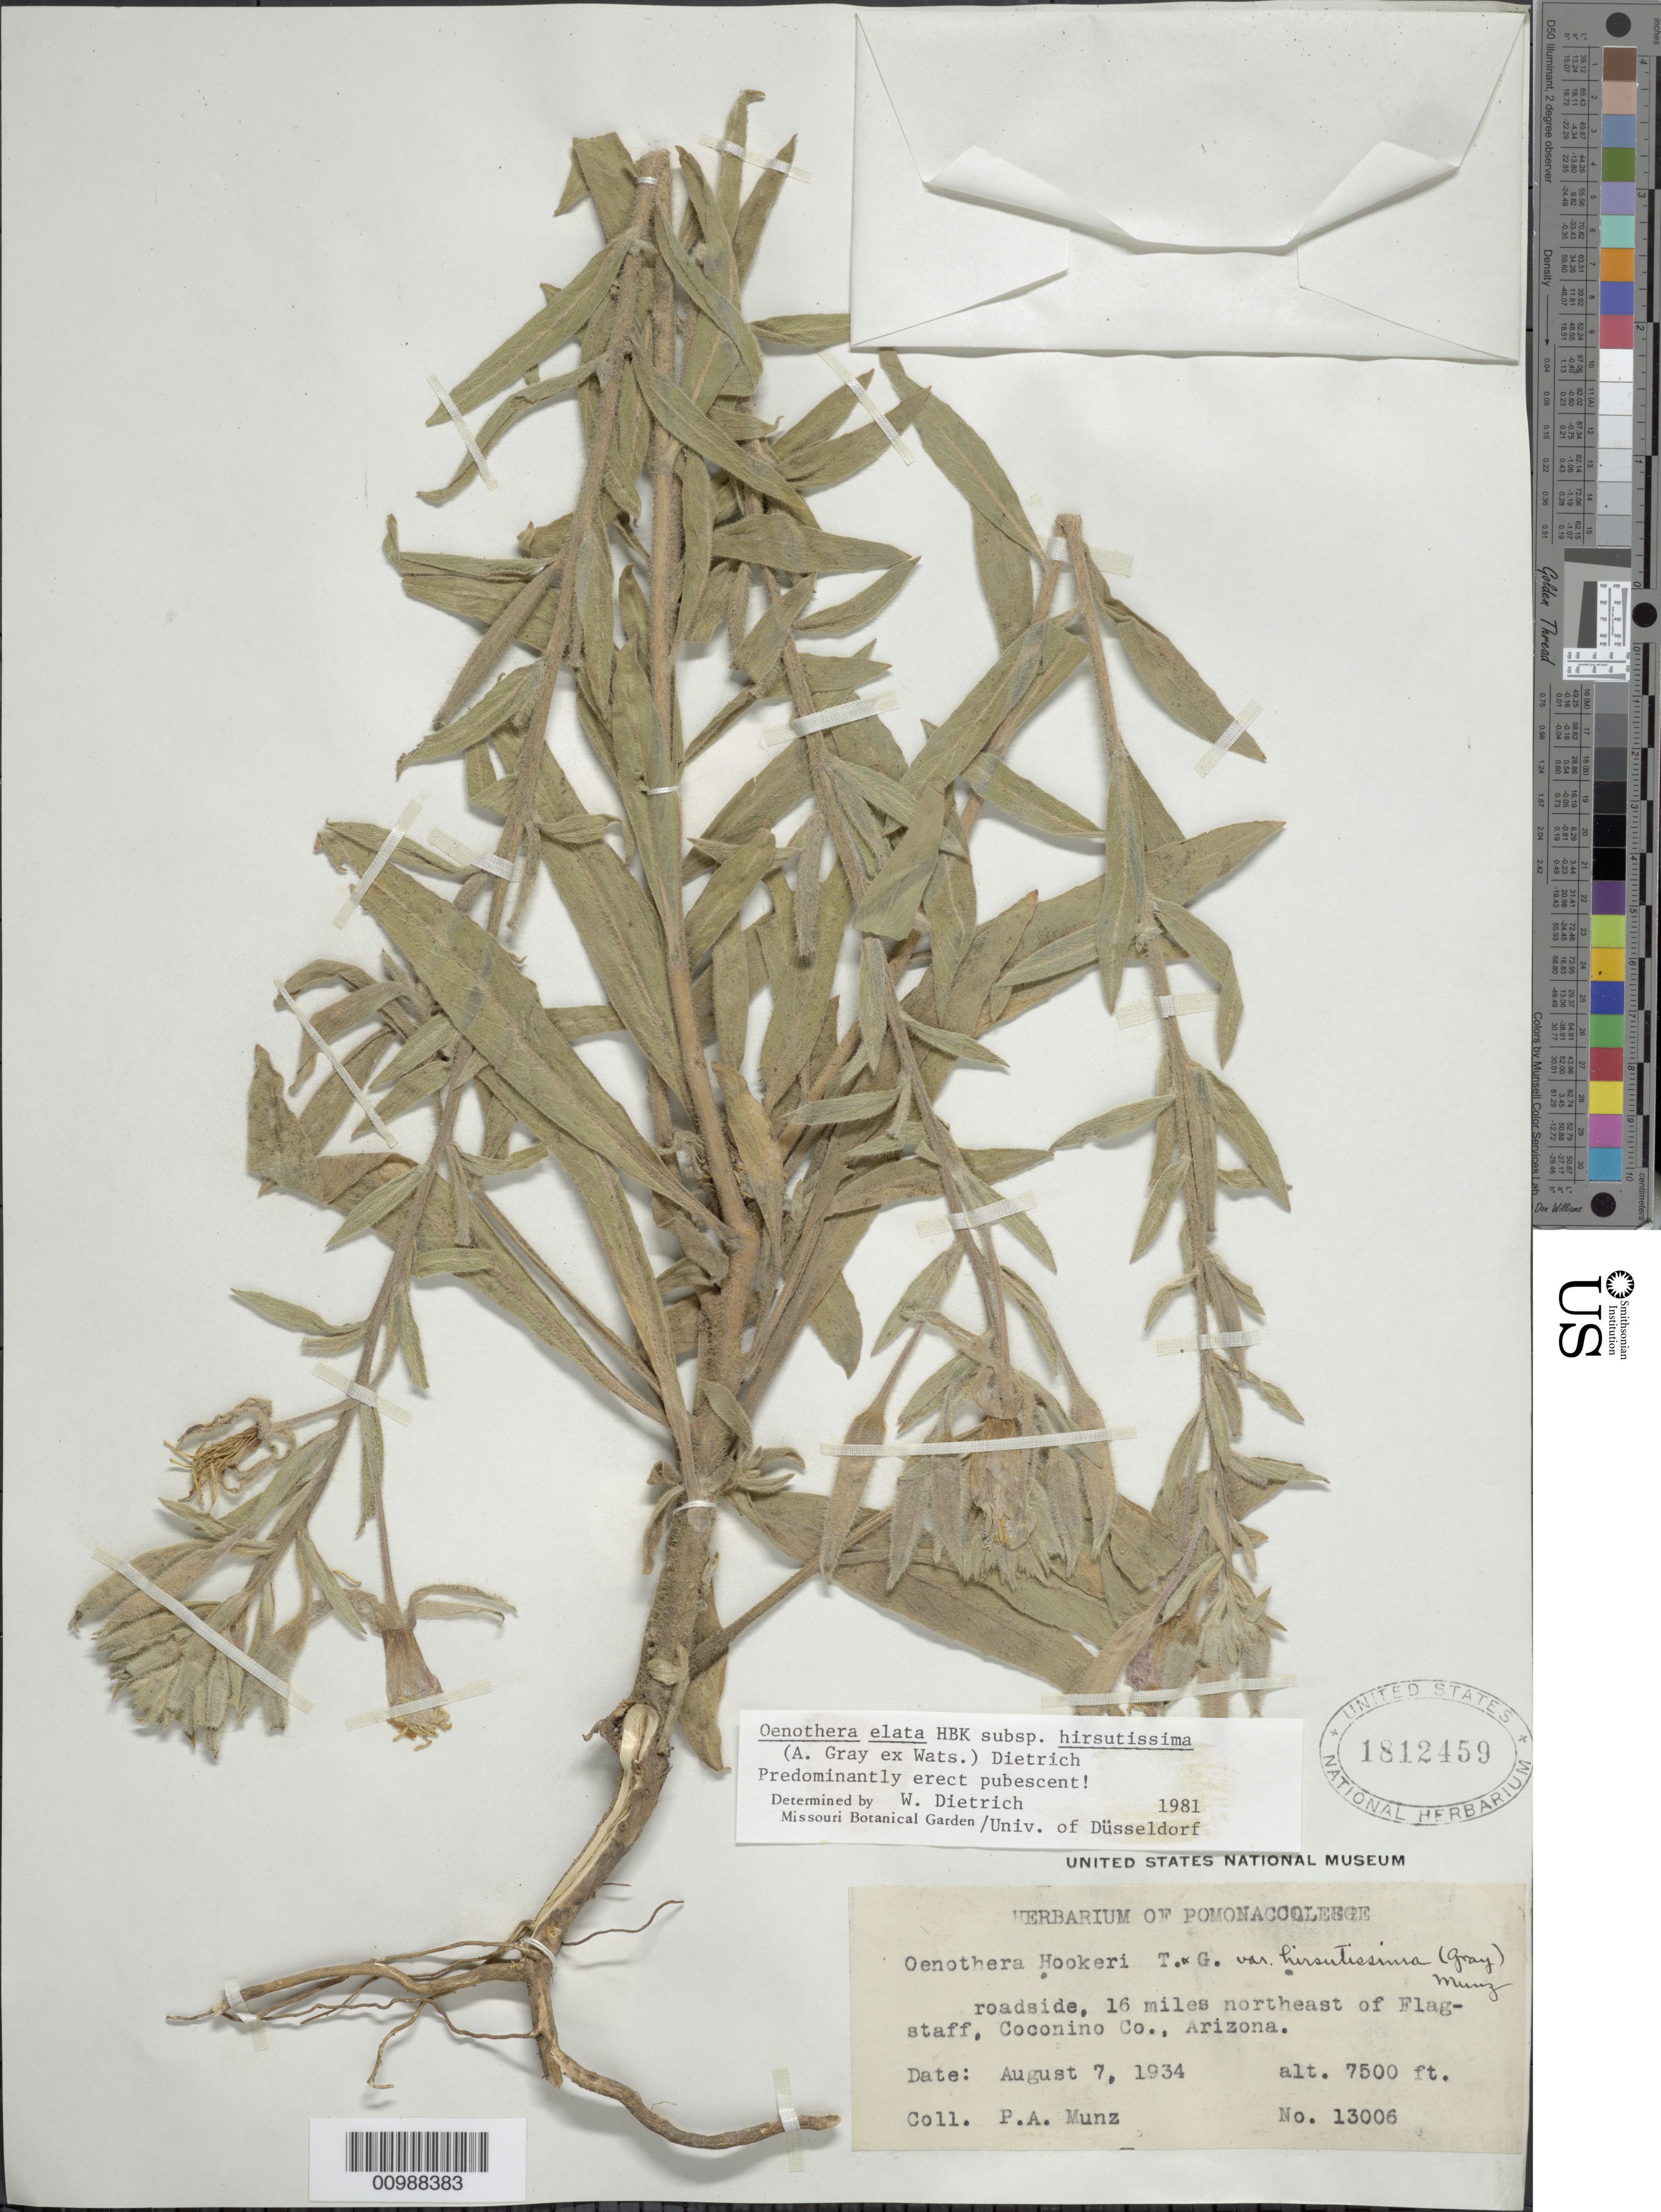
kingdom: Plantae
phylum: Tracheophyta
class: Magnoliopsida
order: Myrtales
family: Onagraceae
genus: Oenothera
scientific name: Oenothera elata subsp. hirsutissima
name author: (A. Gray ex S. Watson) W. Dietr.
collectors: P. A. Munz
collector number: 13006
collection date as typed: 07 Aug 1934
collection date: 1934-08-07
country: United States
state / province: Arizona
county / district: Coconino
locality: Roadside 16 miles northeast of Flagstaff.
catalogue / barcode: US 1812459